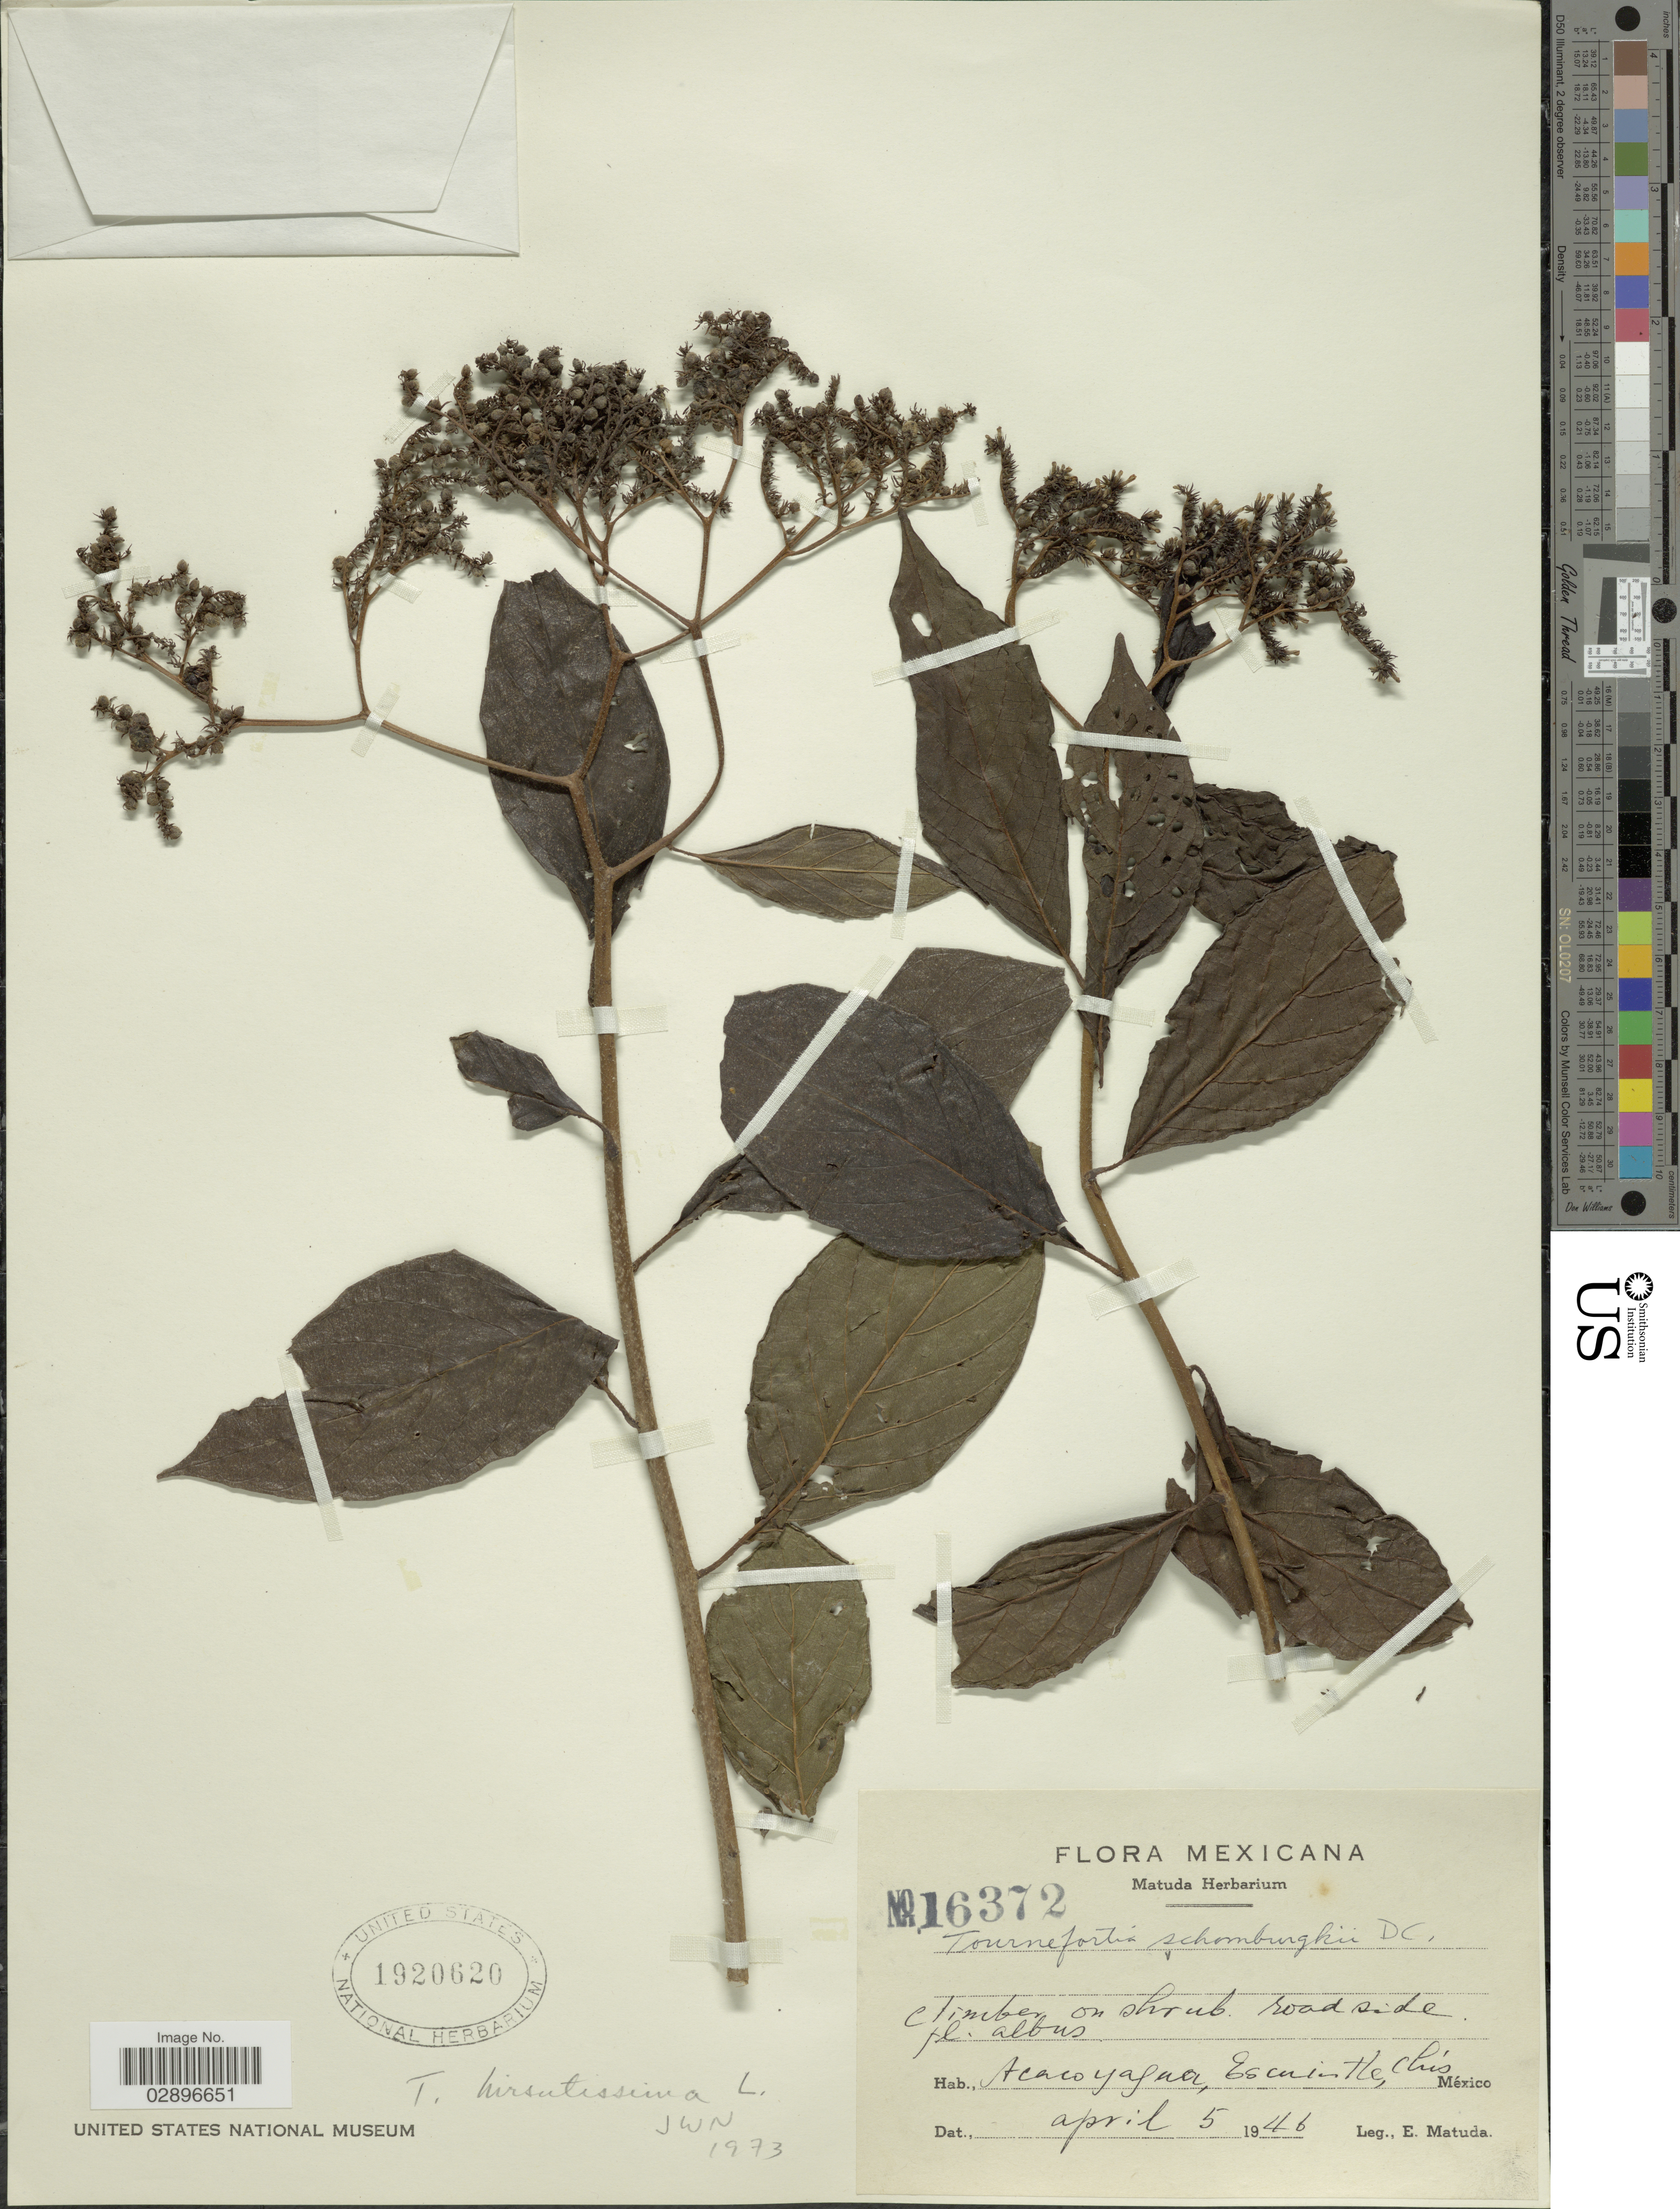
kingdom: Plantae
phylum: Tracheophyta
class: Magnoliopsida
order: Boraginales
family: Heliotropiaceae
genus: Tournefortia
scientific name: Tournefortia hirsutissima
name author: L.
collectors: E. Matuda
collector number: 16372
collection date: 1946-04-05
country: Mexico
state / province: Chiapas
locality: Acacoyapua, Escuintle.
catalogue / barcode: US 1920620